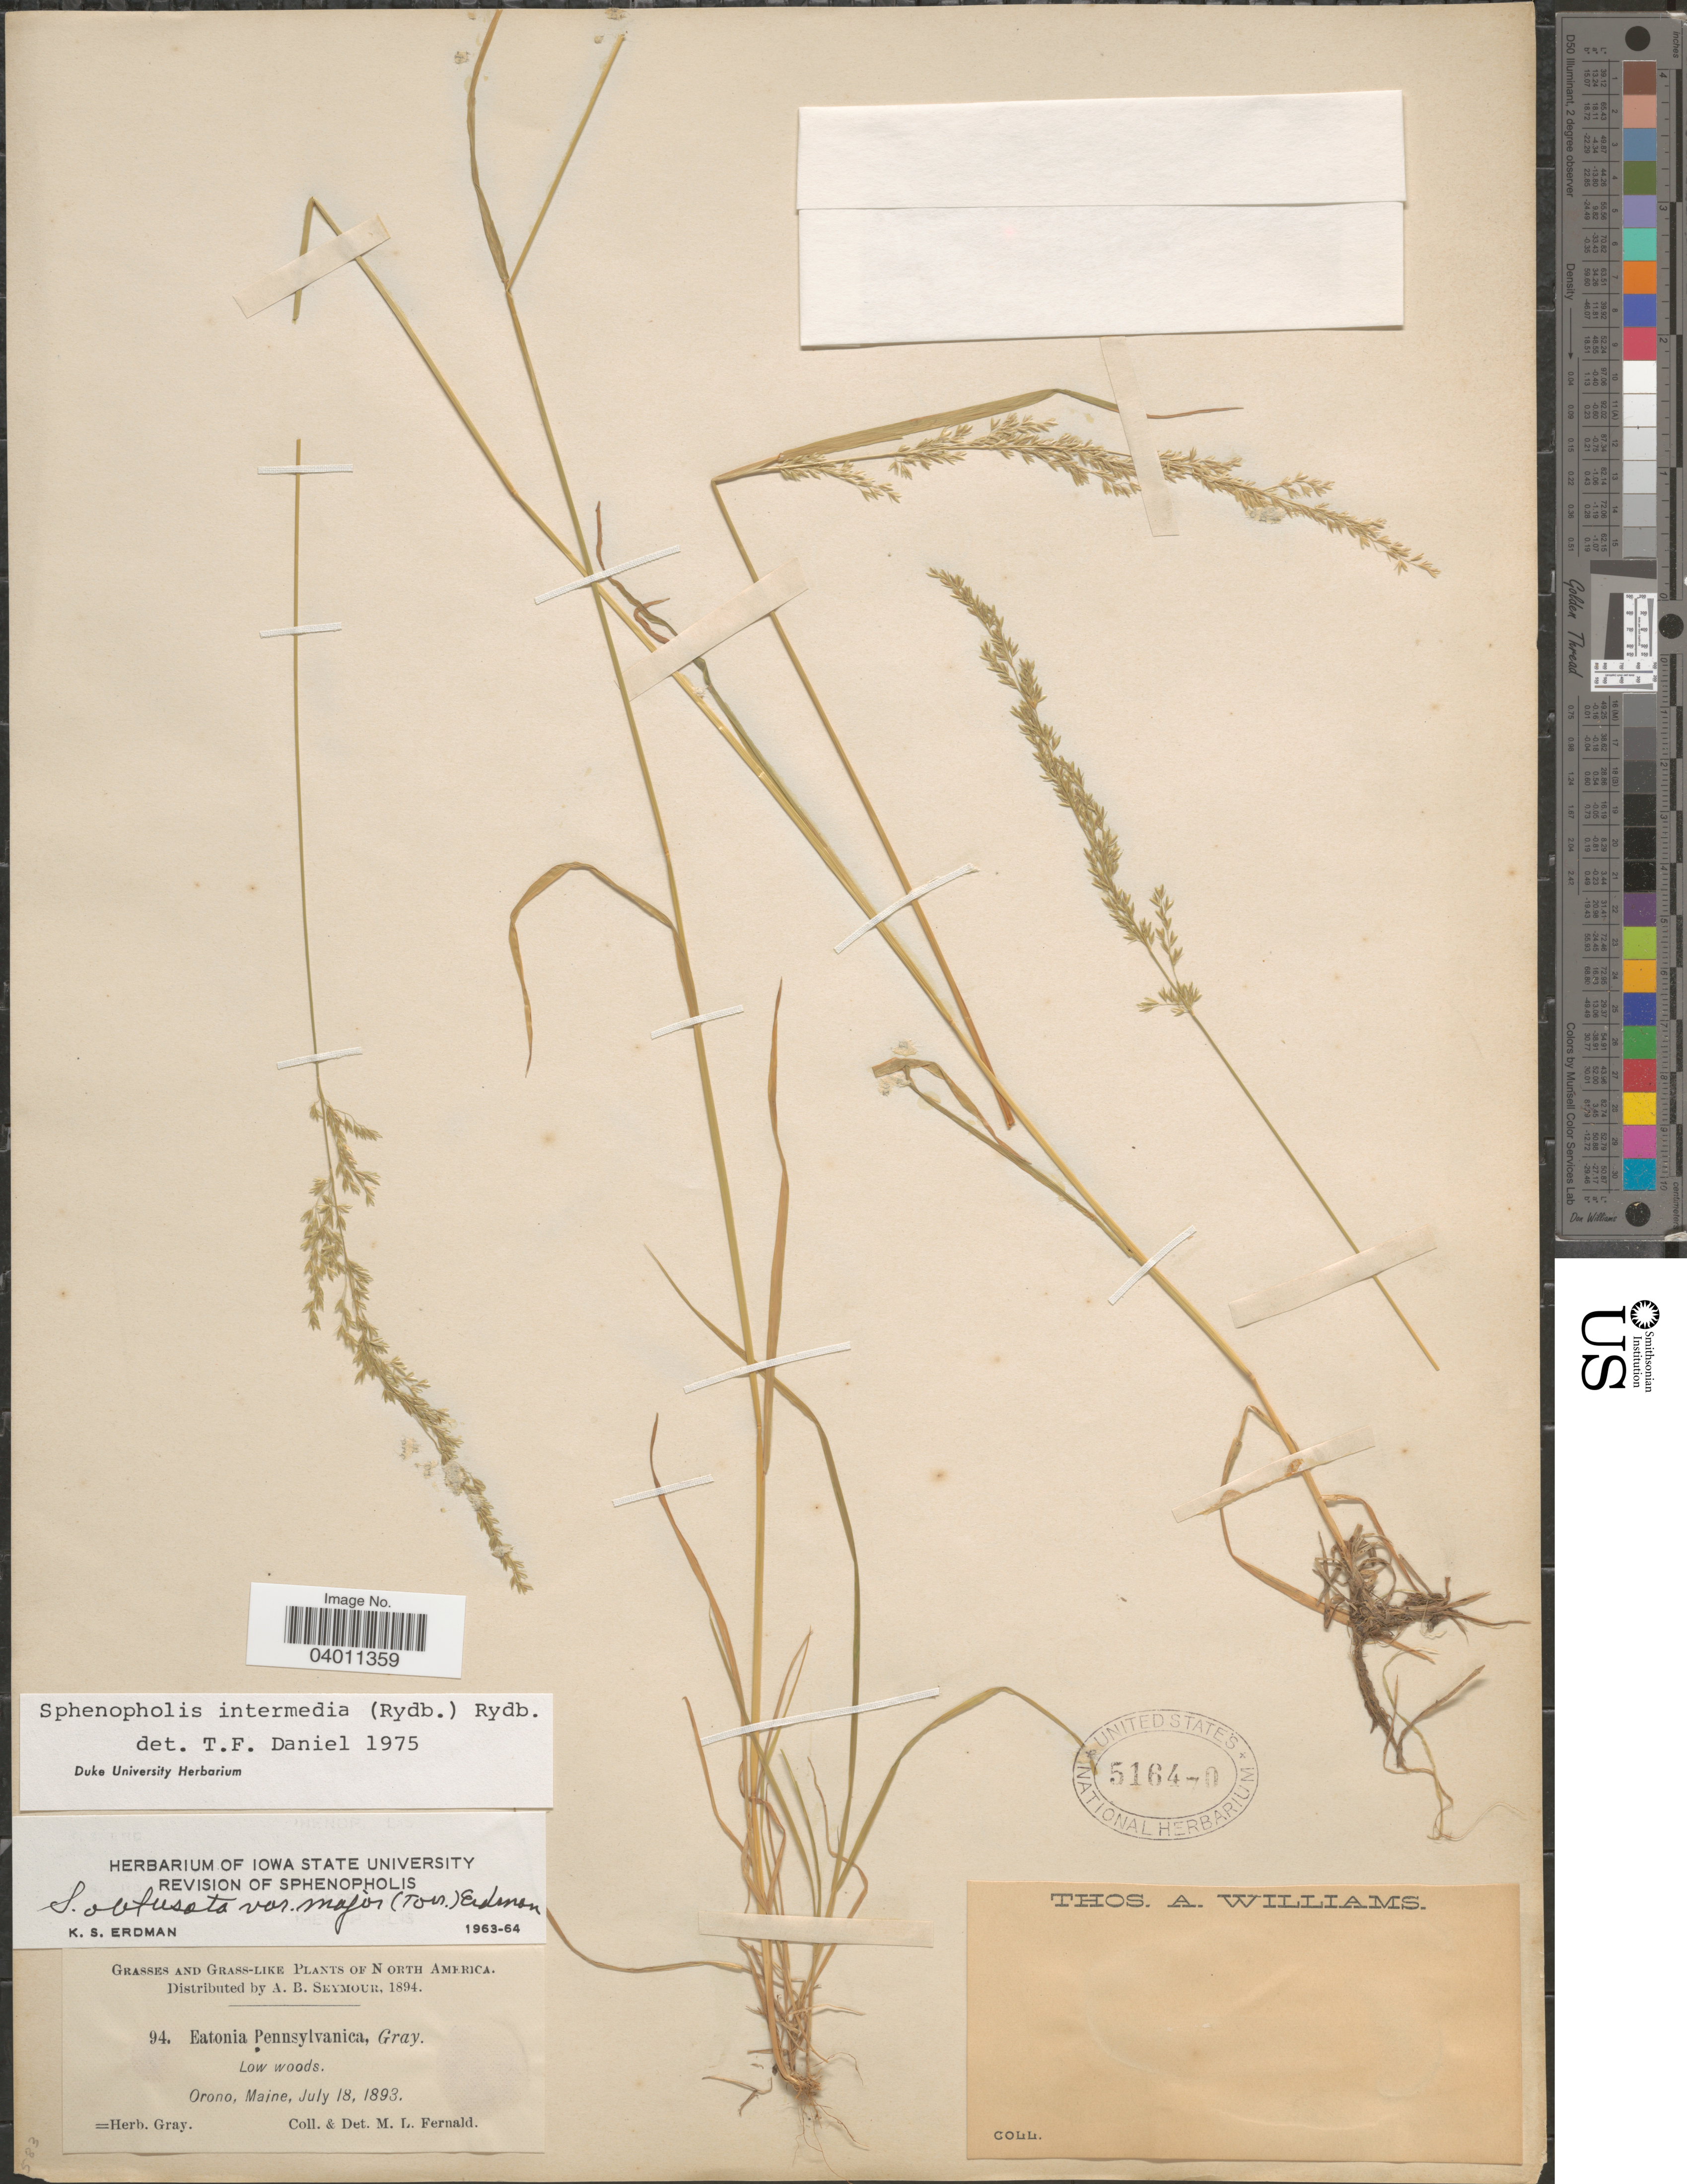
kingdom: Plantae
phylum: Tracheophyta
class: Liliopsida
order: Poales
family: Poaceae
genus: Sphenopholis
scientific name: Sphenopholis intermedia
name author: (Rydb.) Rydb.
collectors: M. L. Fernald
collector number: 94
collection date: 1893-07-18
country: United States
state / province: Maine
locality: Orono.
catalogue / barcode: US 516470